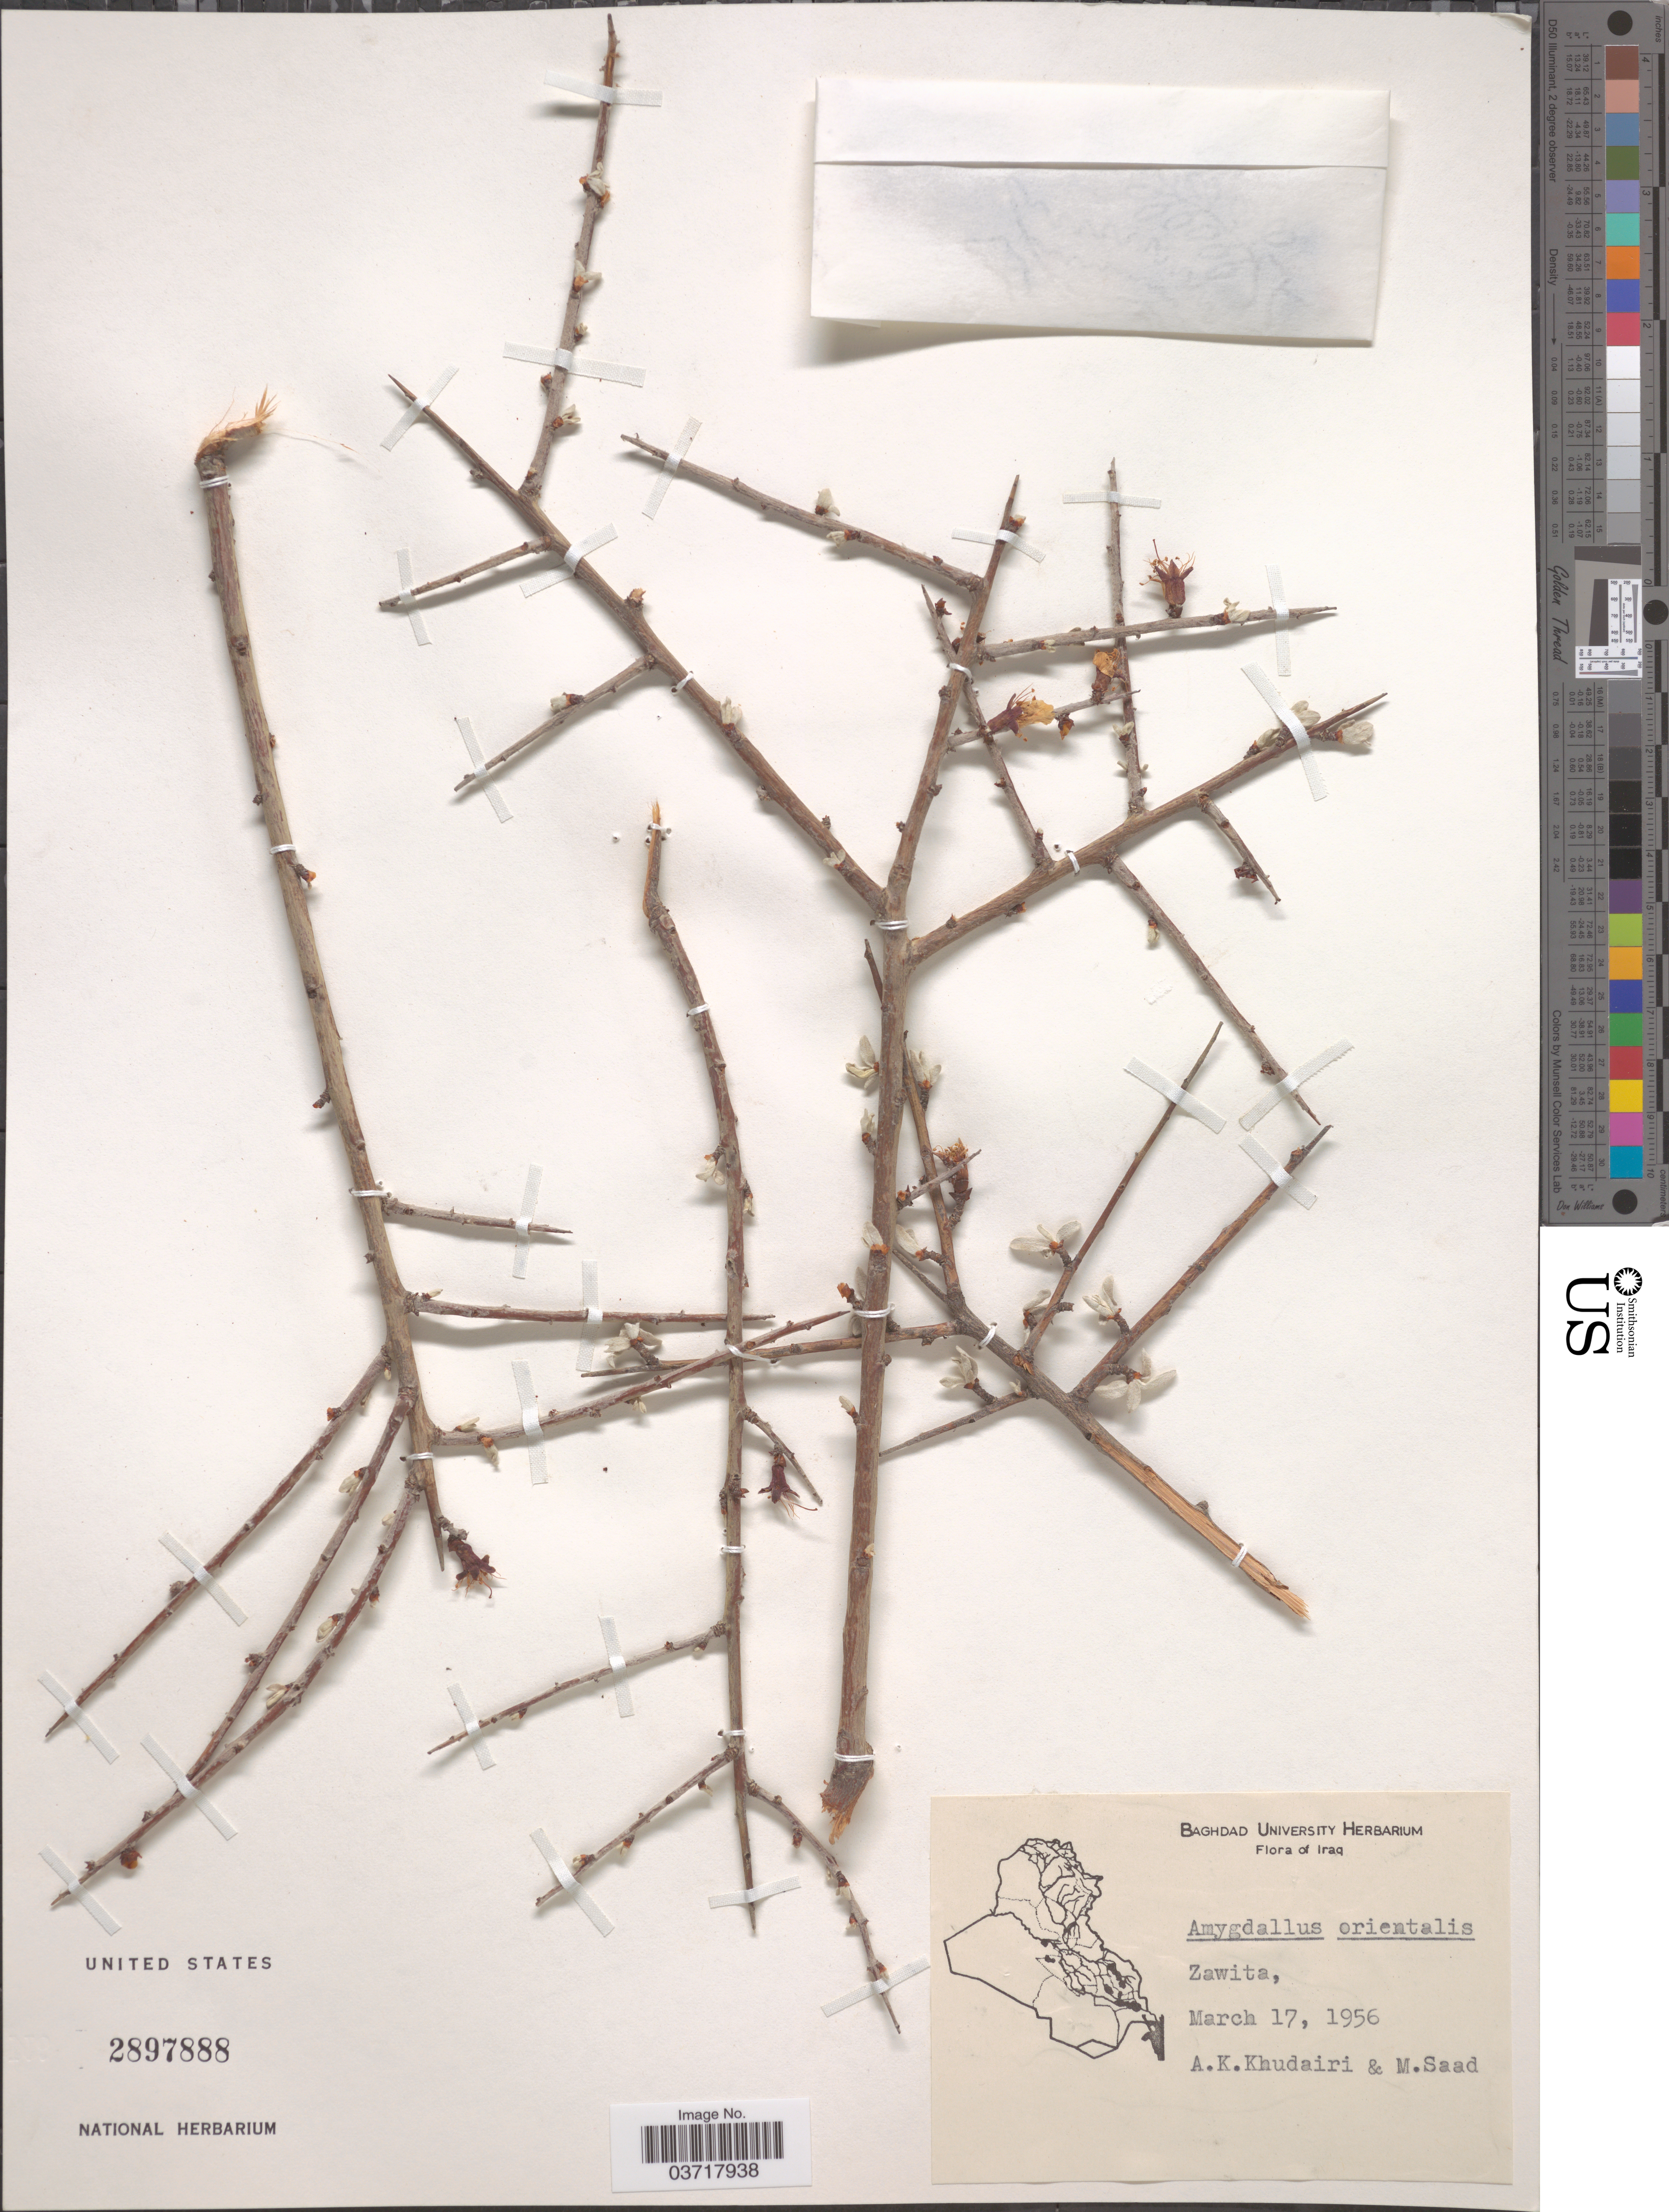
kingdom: Plantae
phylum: Tracheophyta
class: Magnoliopsida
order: Rosales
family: Rosaceae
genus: Prunus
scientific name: Prunus orientalis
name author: Koehne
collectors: A. Khudairi & M. Saad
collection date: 1956-03-17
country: Iraq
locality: Zawita.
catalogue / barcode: US 2897888